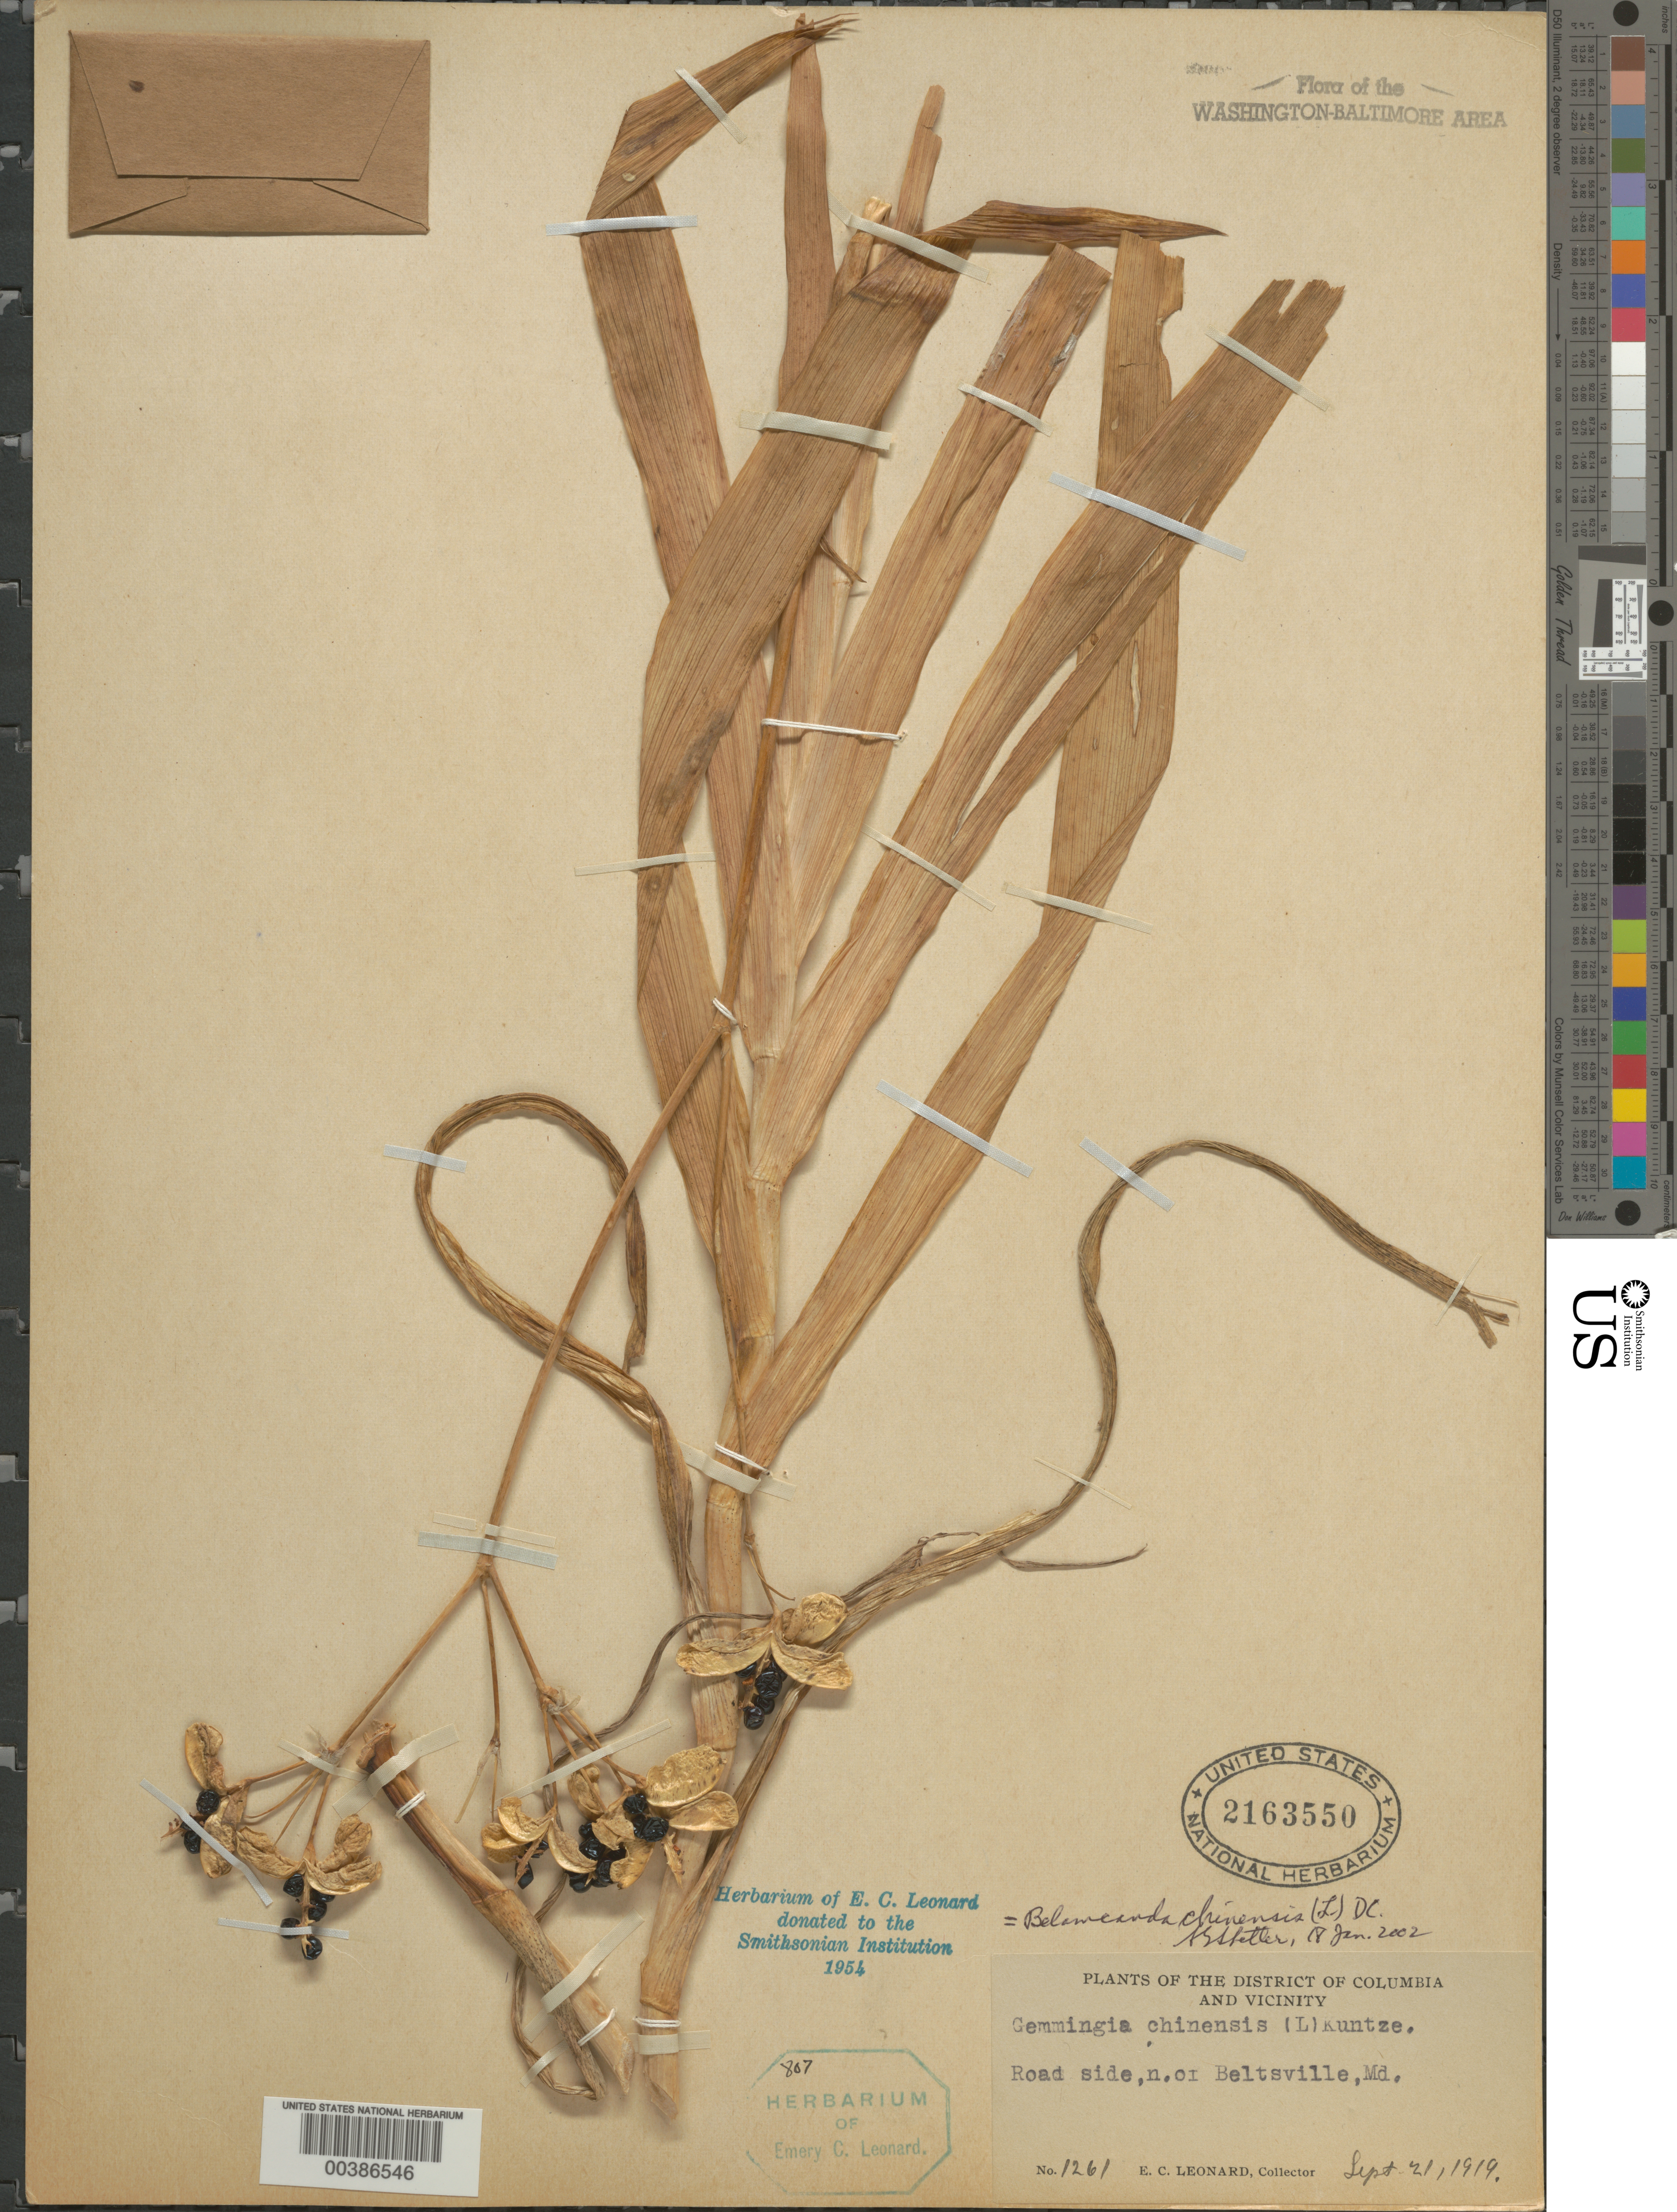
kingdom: Plantae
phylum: Tracheophyta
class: Liliopsida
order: Asparagales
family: Iridaceae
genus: Iris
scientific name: Iris domestica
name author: (L.) Goldblatt & Mabb.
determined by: Strong, Mark T., (BOT), Smithsonian Institution - National Museum of Natural History (UNITED STATES)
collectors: E. C. Leonard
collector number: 1261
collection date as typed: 21 Sep 1919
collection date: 1919-09-21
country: United States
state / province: Maryland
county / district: Prince George's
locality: North of Beltsville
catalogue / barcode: US 2163550